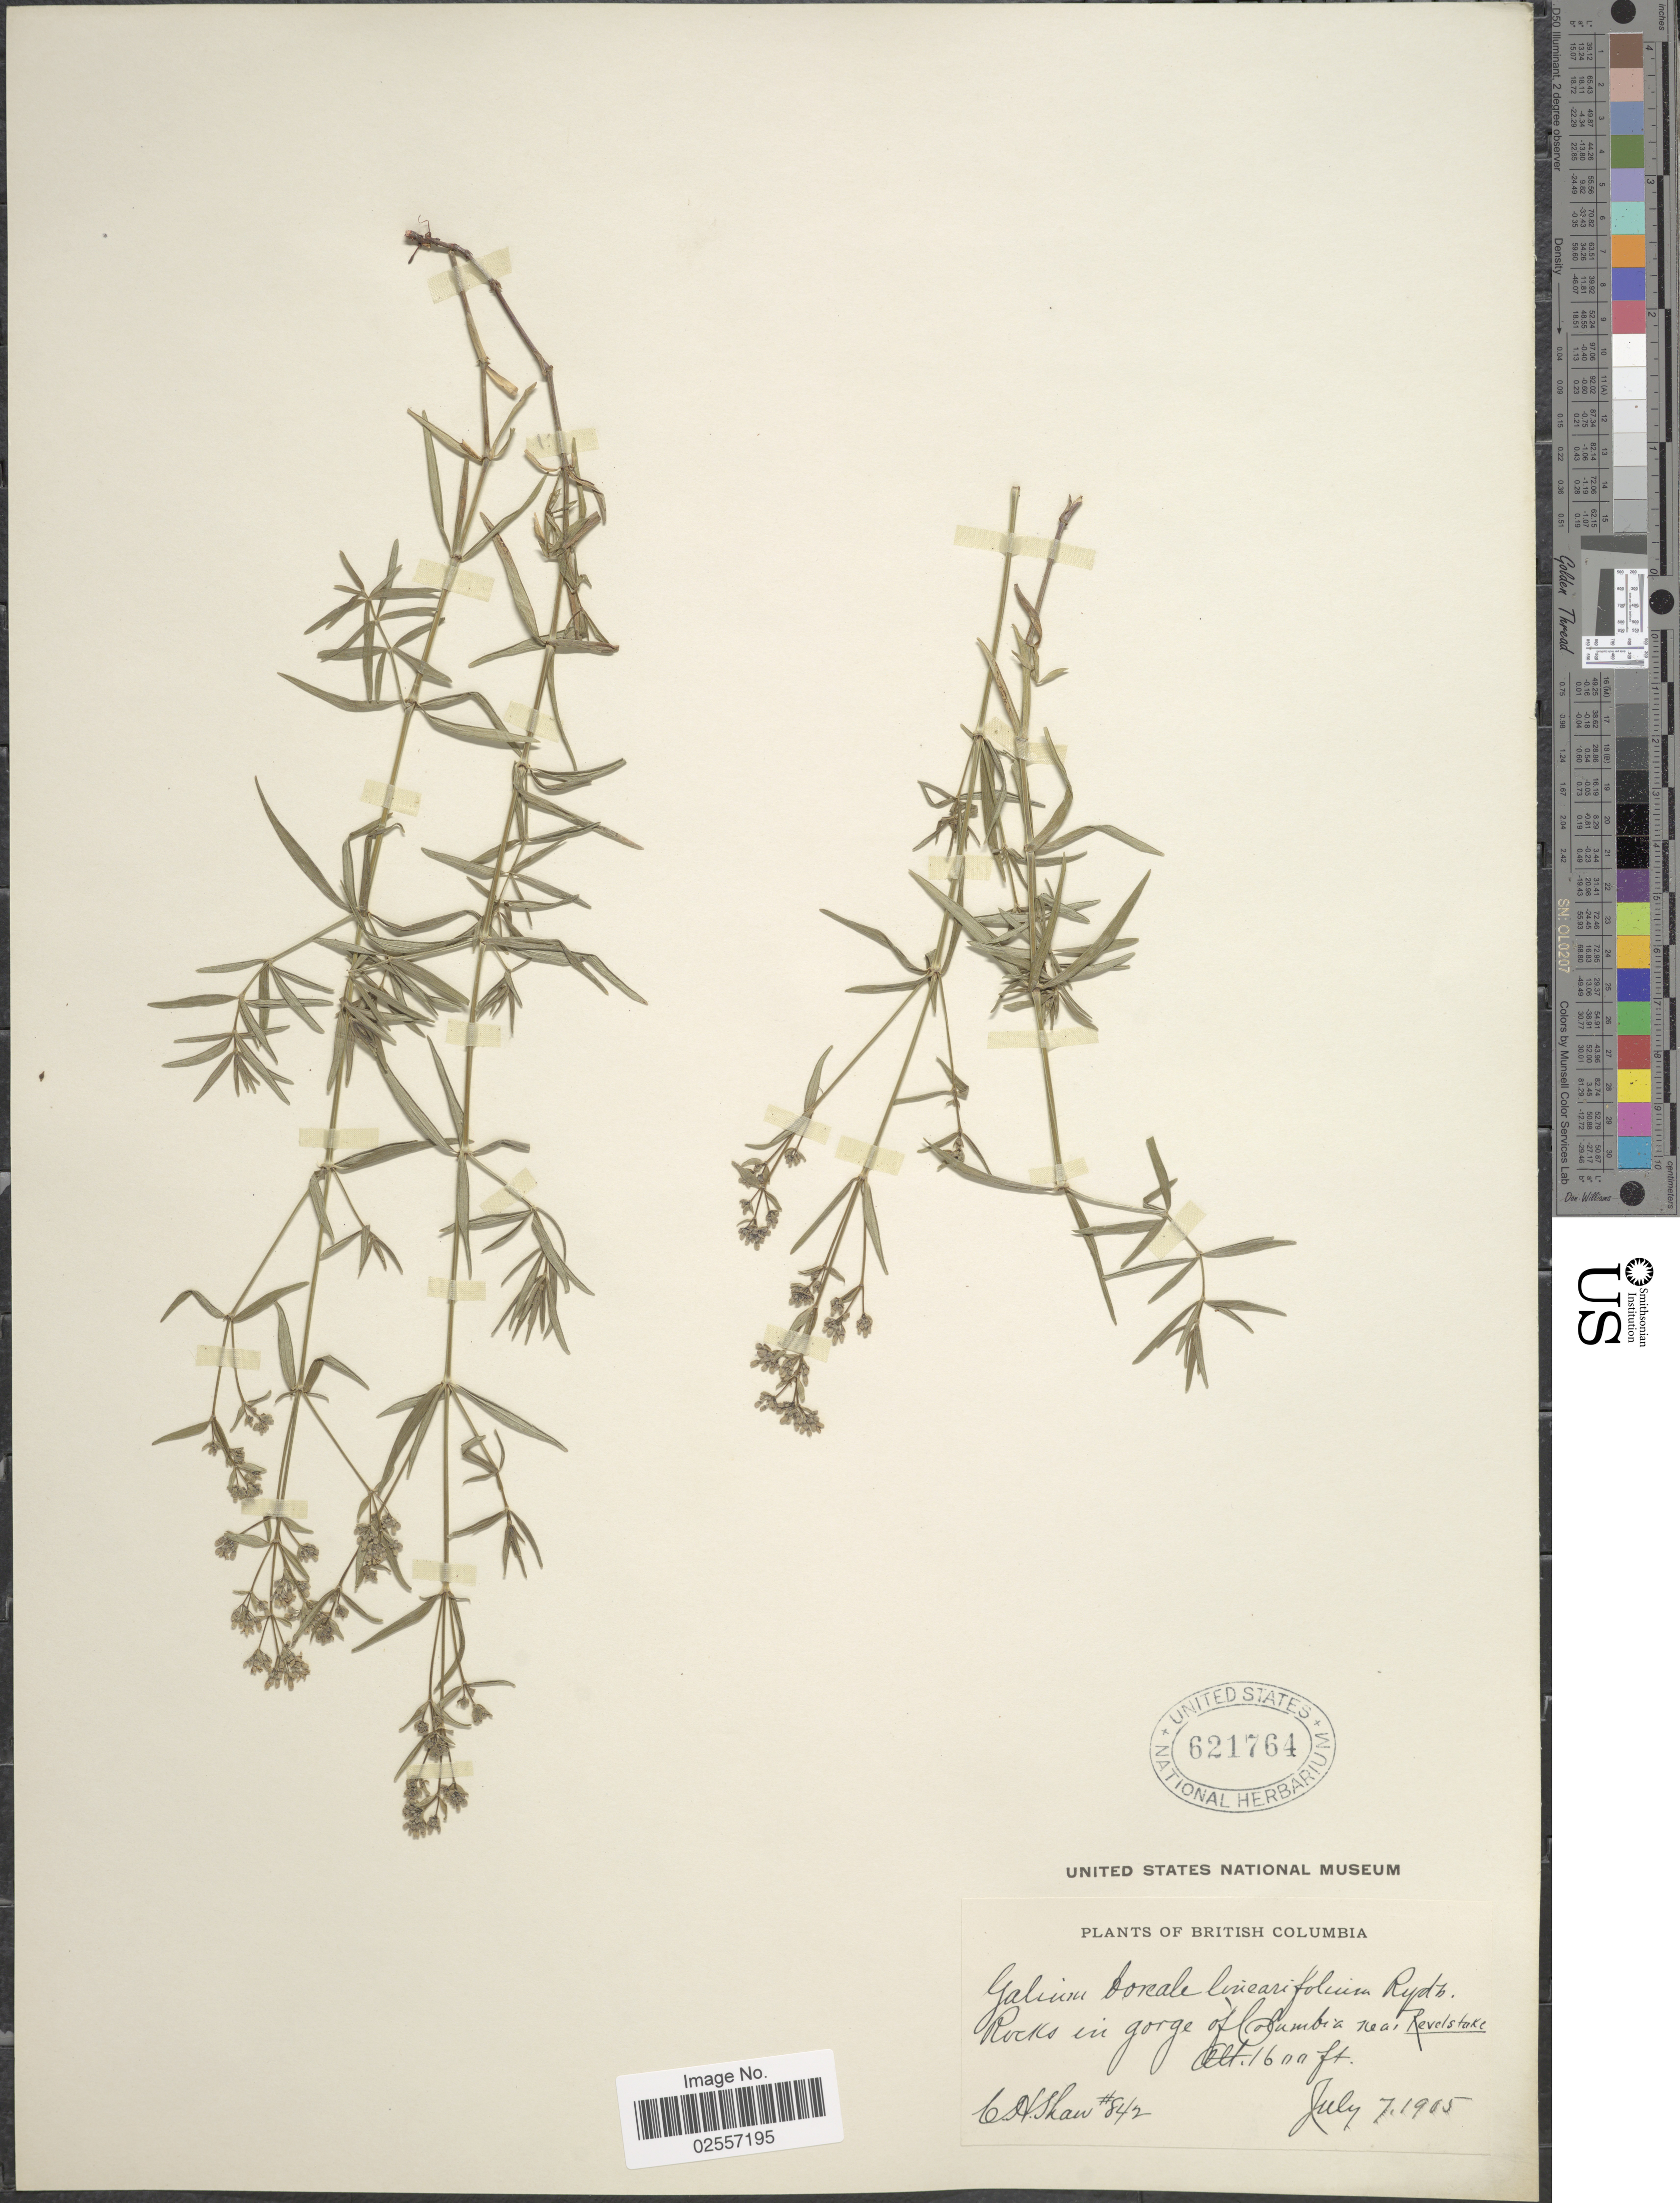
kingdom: Plantae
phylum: Tracheophyta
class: Magnoliopsida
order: Gentianales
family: Rubiaceae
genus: Galium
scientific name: Galium boreale L.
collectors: C. H. Shaw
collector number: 842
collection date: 1905-07-07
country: Canada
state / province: British Columbia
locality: Gorge of Columbia near Revelstoke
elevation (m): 488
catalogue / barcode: US 621764